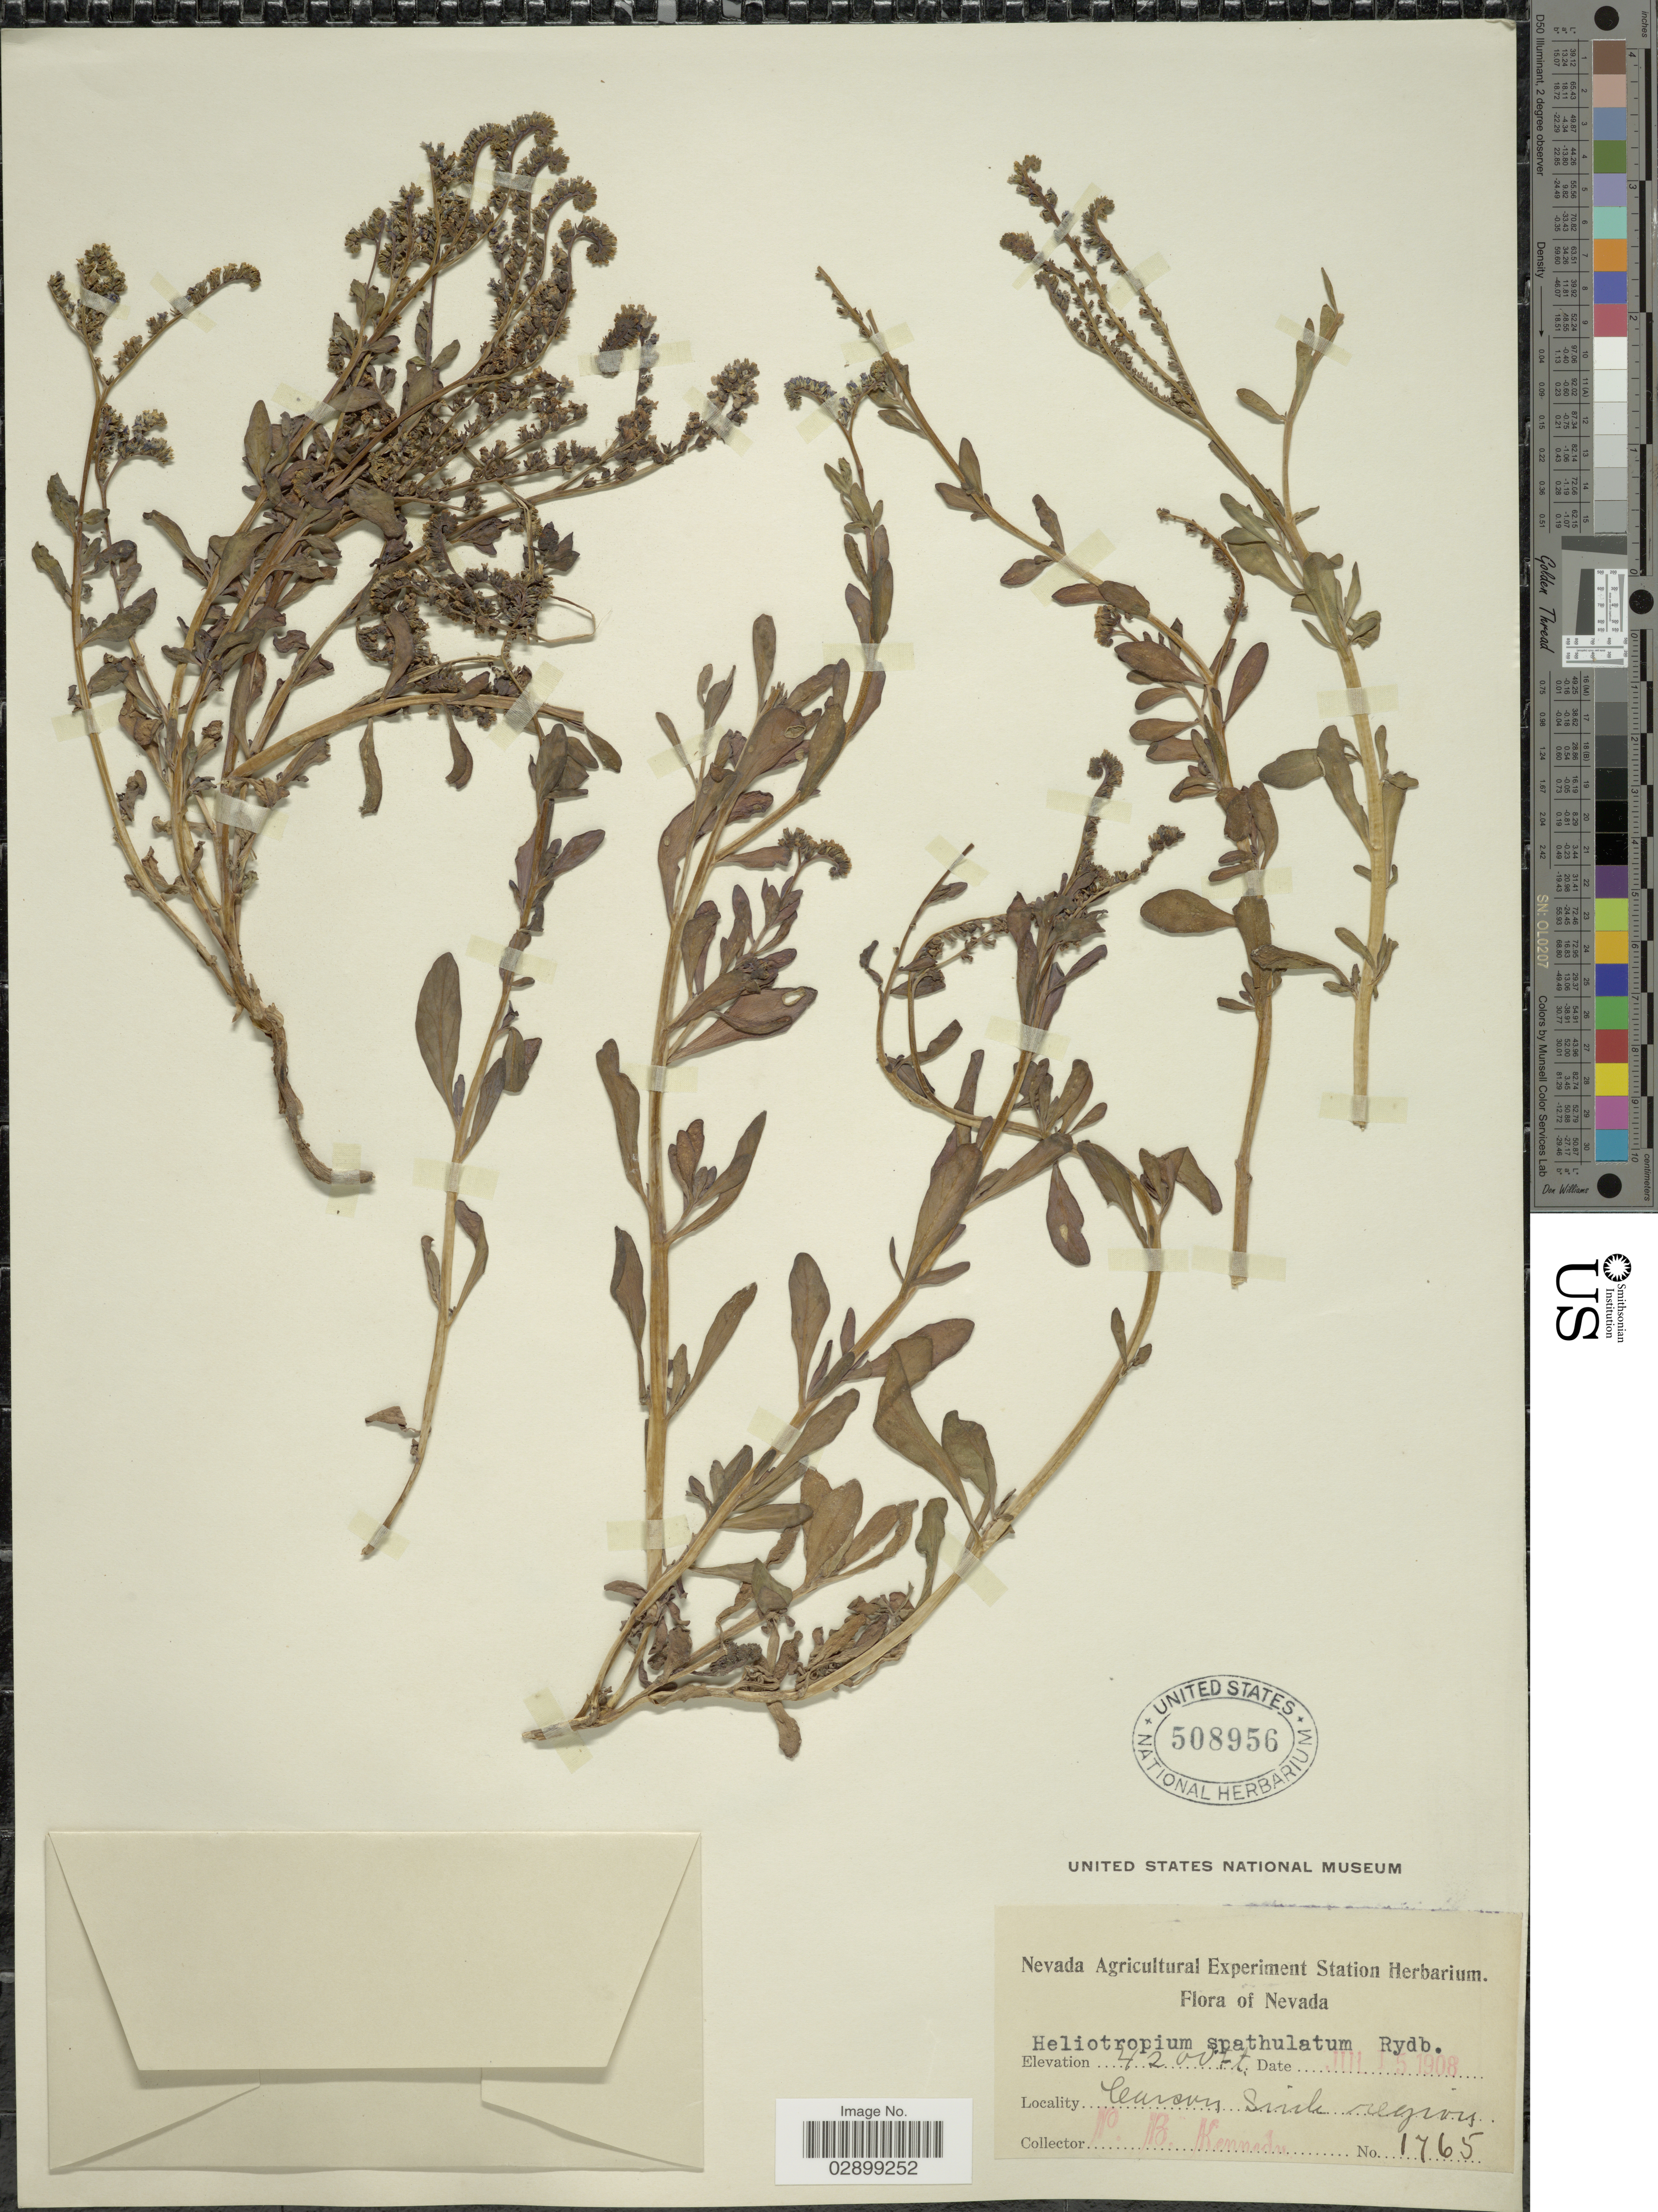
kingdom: Plantae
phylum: Tracheophyta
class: Magnoliopsida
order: Boraginales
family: Heliotropiaceae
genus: Heliotropium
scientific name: Heliotropium curassavicum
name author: L.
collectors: N. Kennedy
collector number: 1765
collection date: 1908-07-15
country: United States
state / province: Nevada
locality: Carson Sink region.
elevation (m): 1280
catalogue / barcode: US 508956